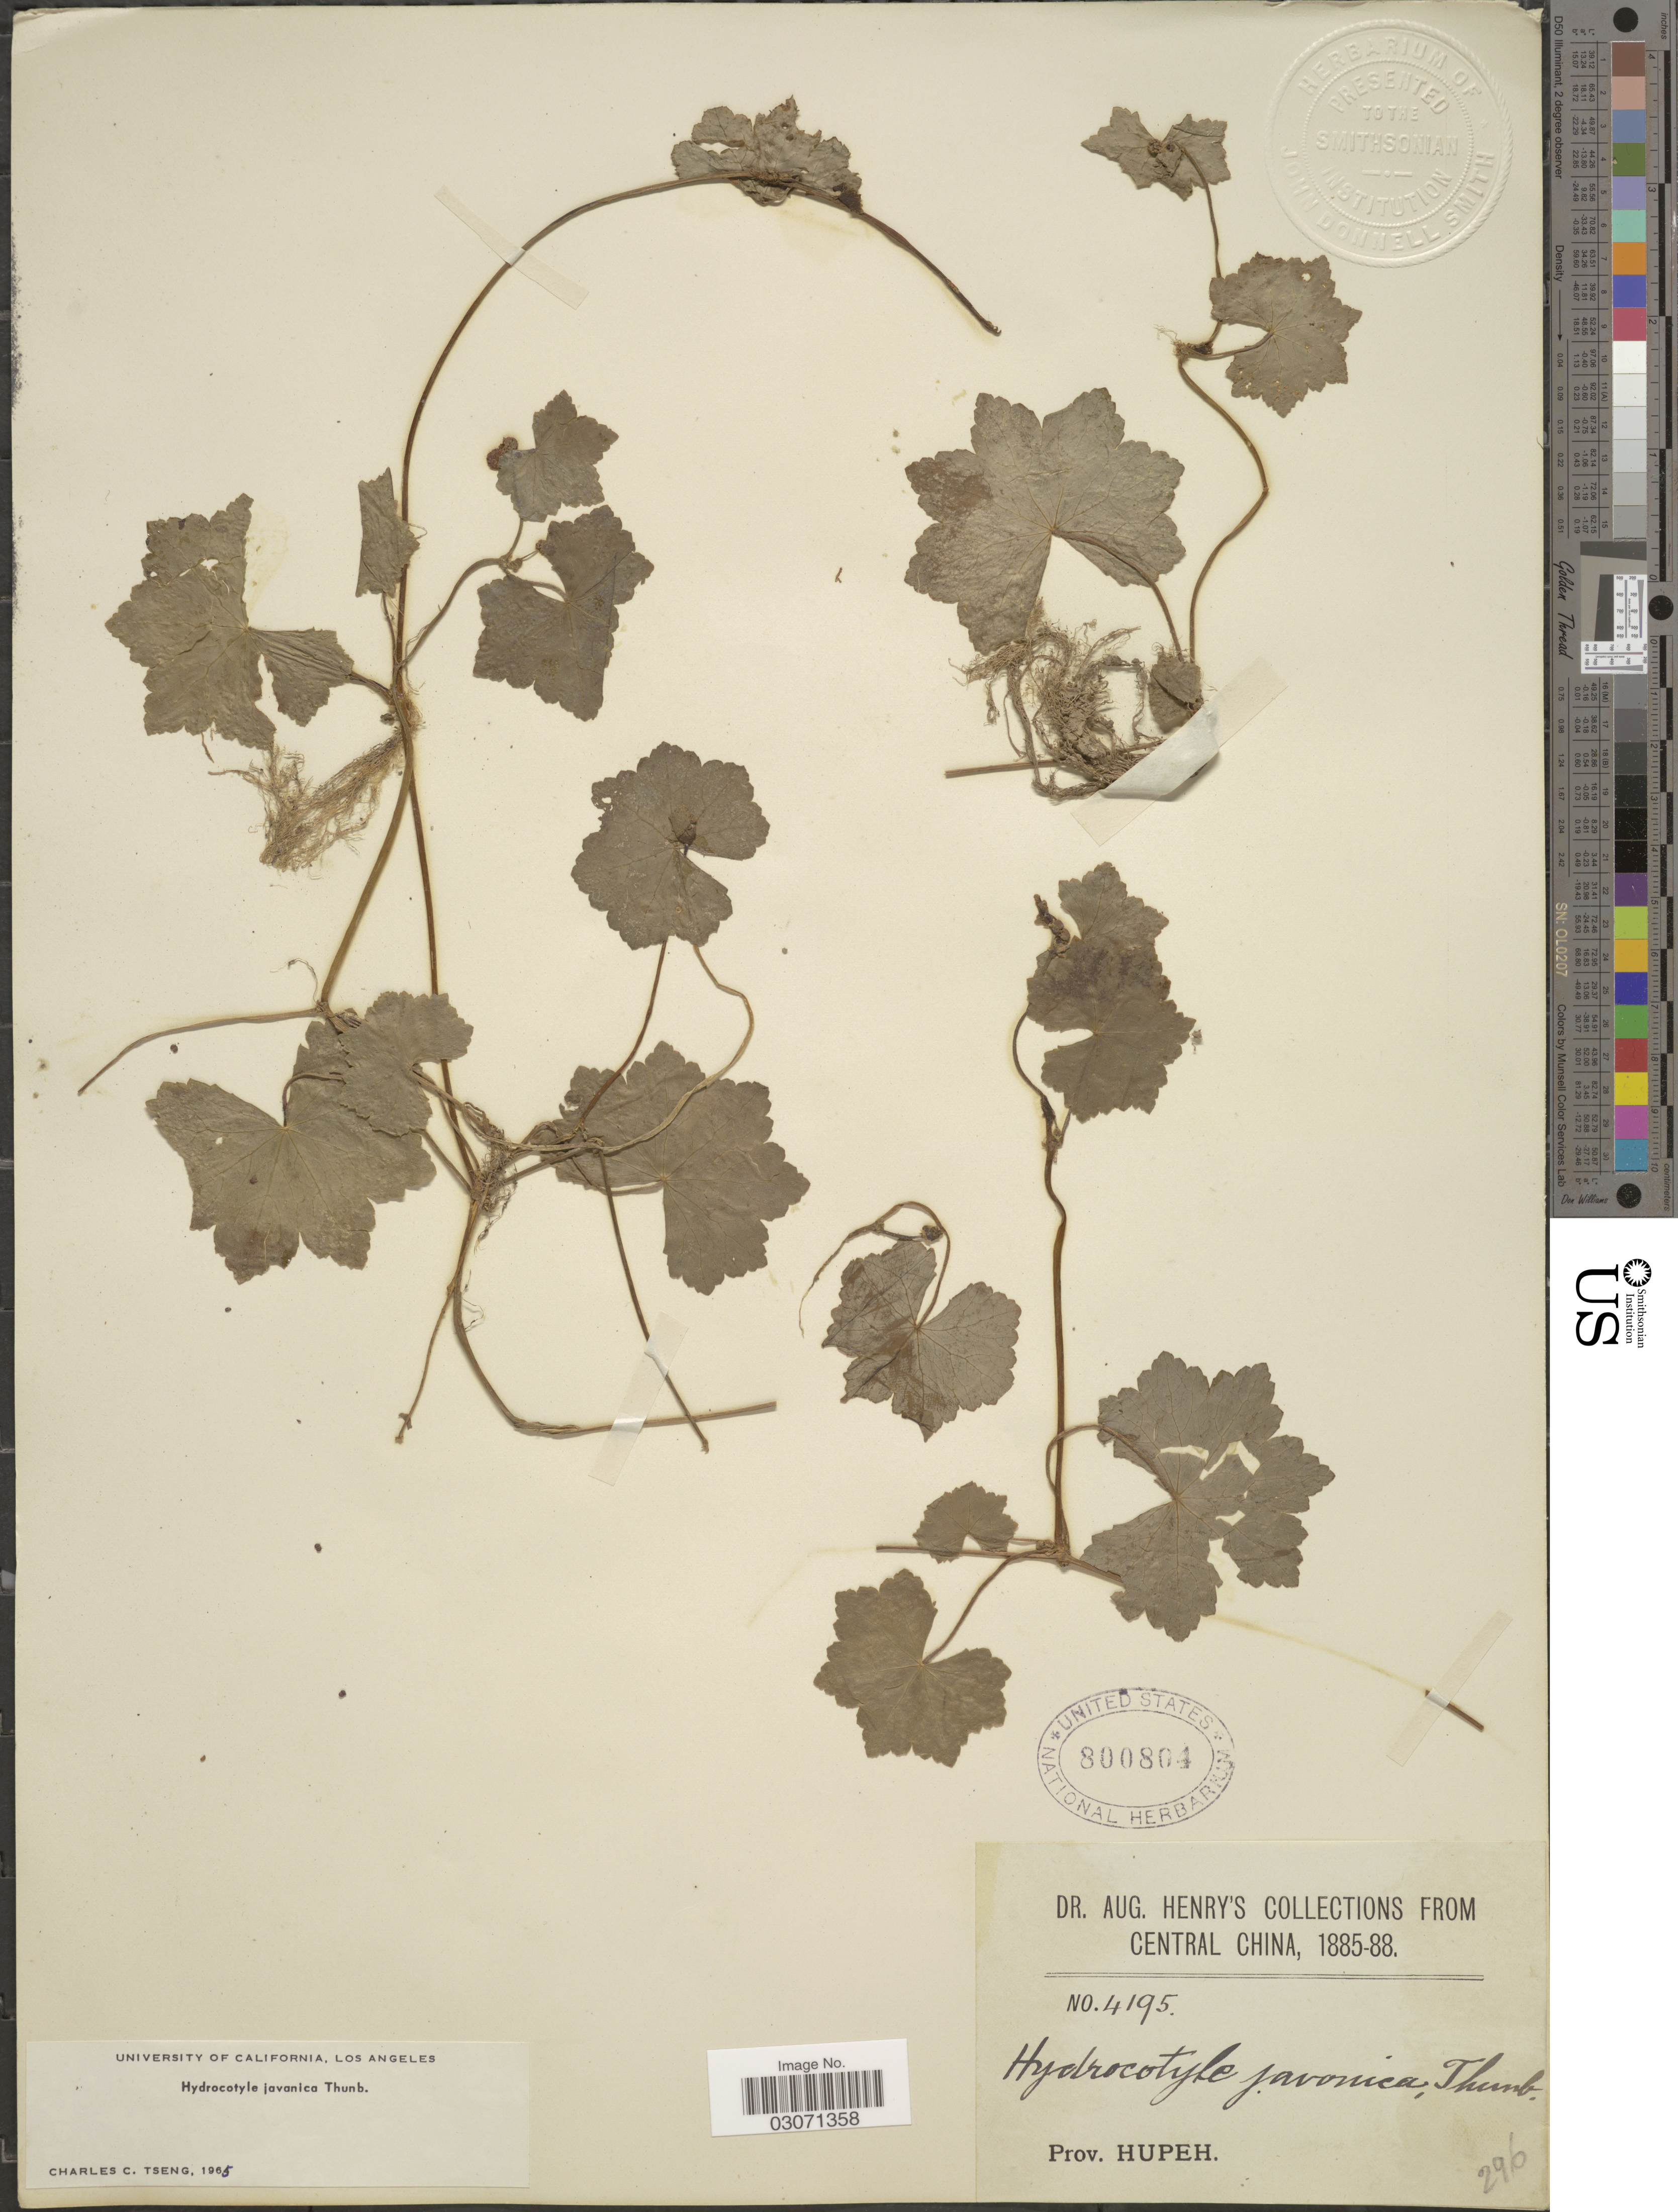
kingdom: Plantae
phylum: Tracheophyta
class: Magnoliopsida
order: Apiales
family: Araliaceae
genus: Hydrocotyle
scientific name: Hydrocotyle javanica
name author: Thunb.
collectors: A. Henry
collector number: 4195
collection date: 1885/1888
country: China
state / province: Hubei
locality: Central China. Prov. Hupeh.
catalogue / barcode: US 800804